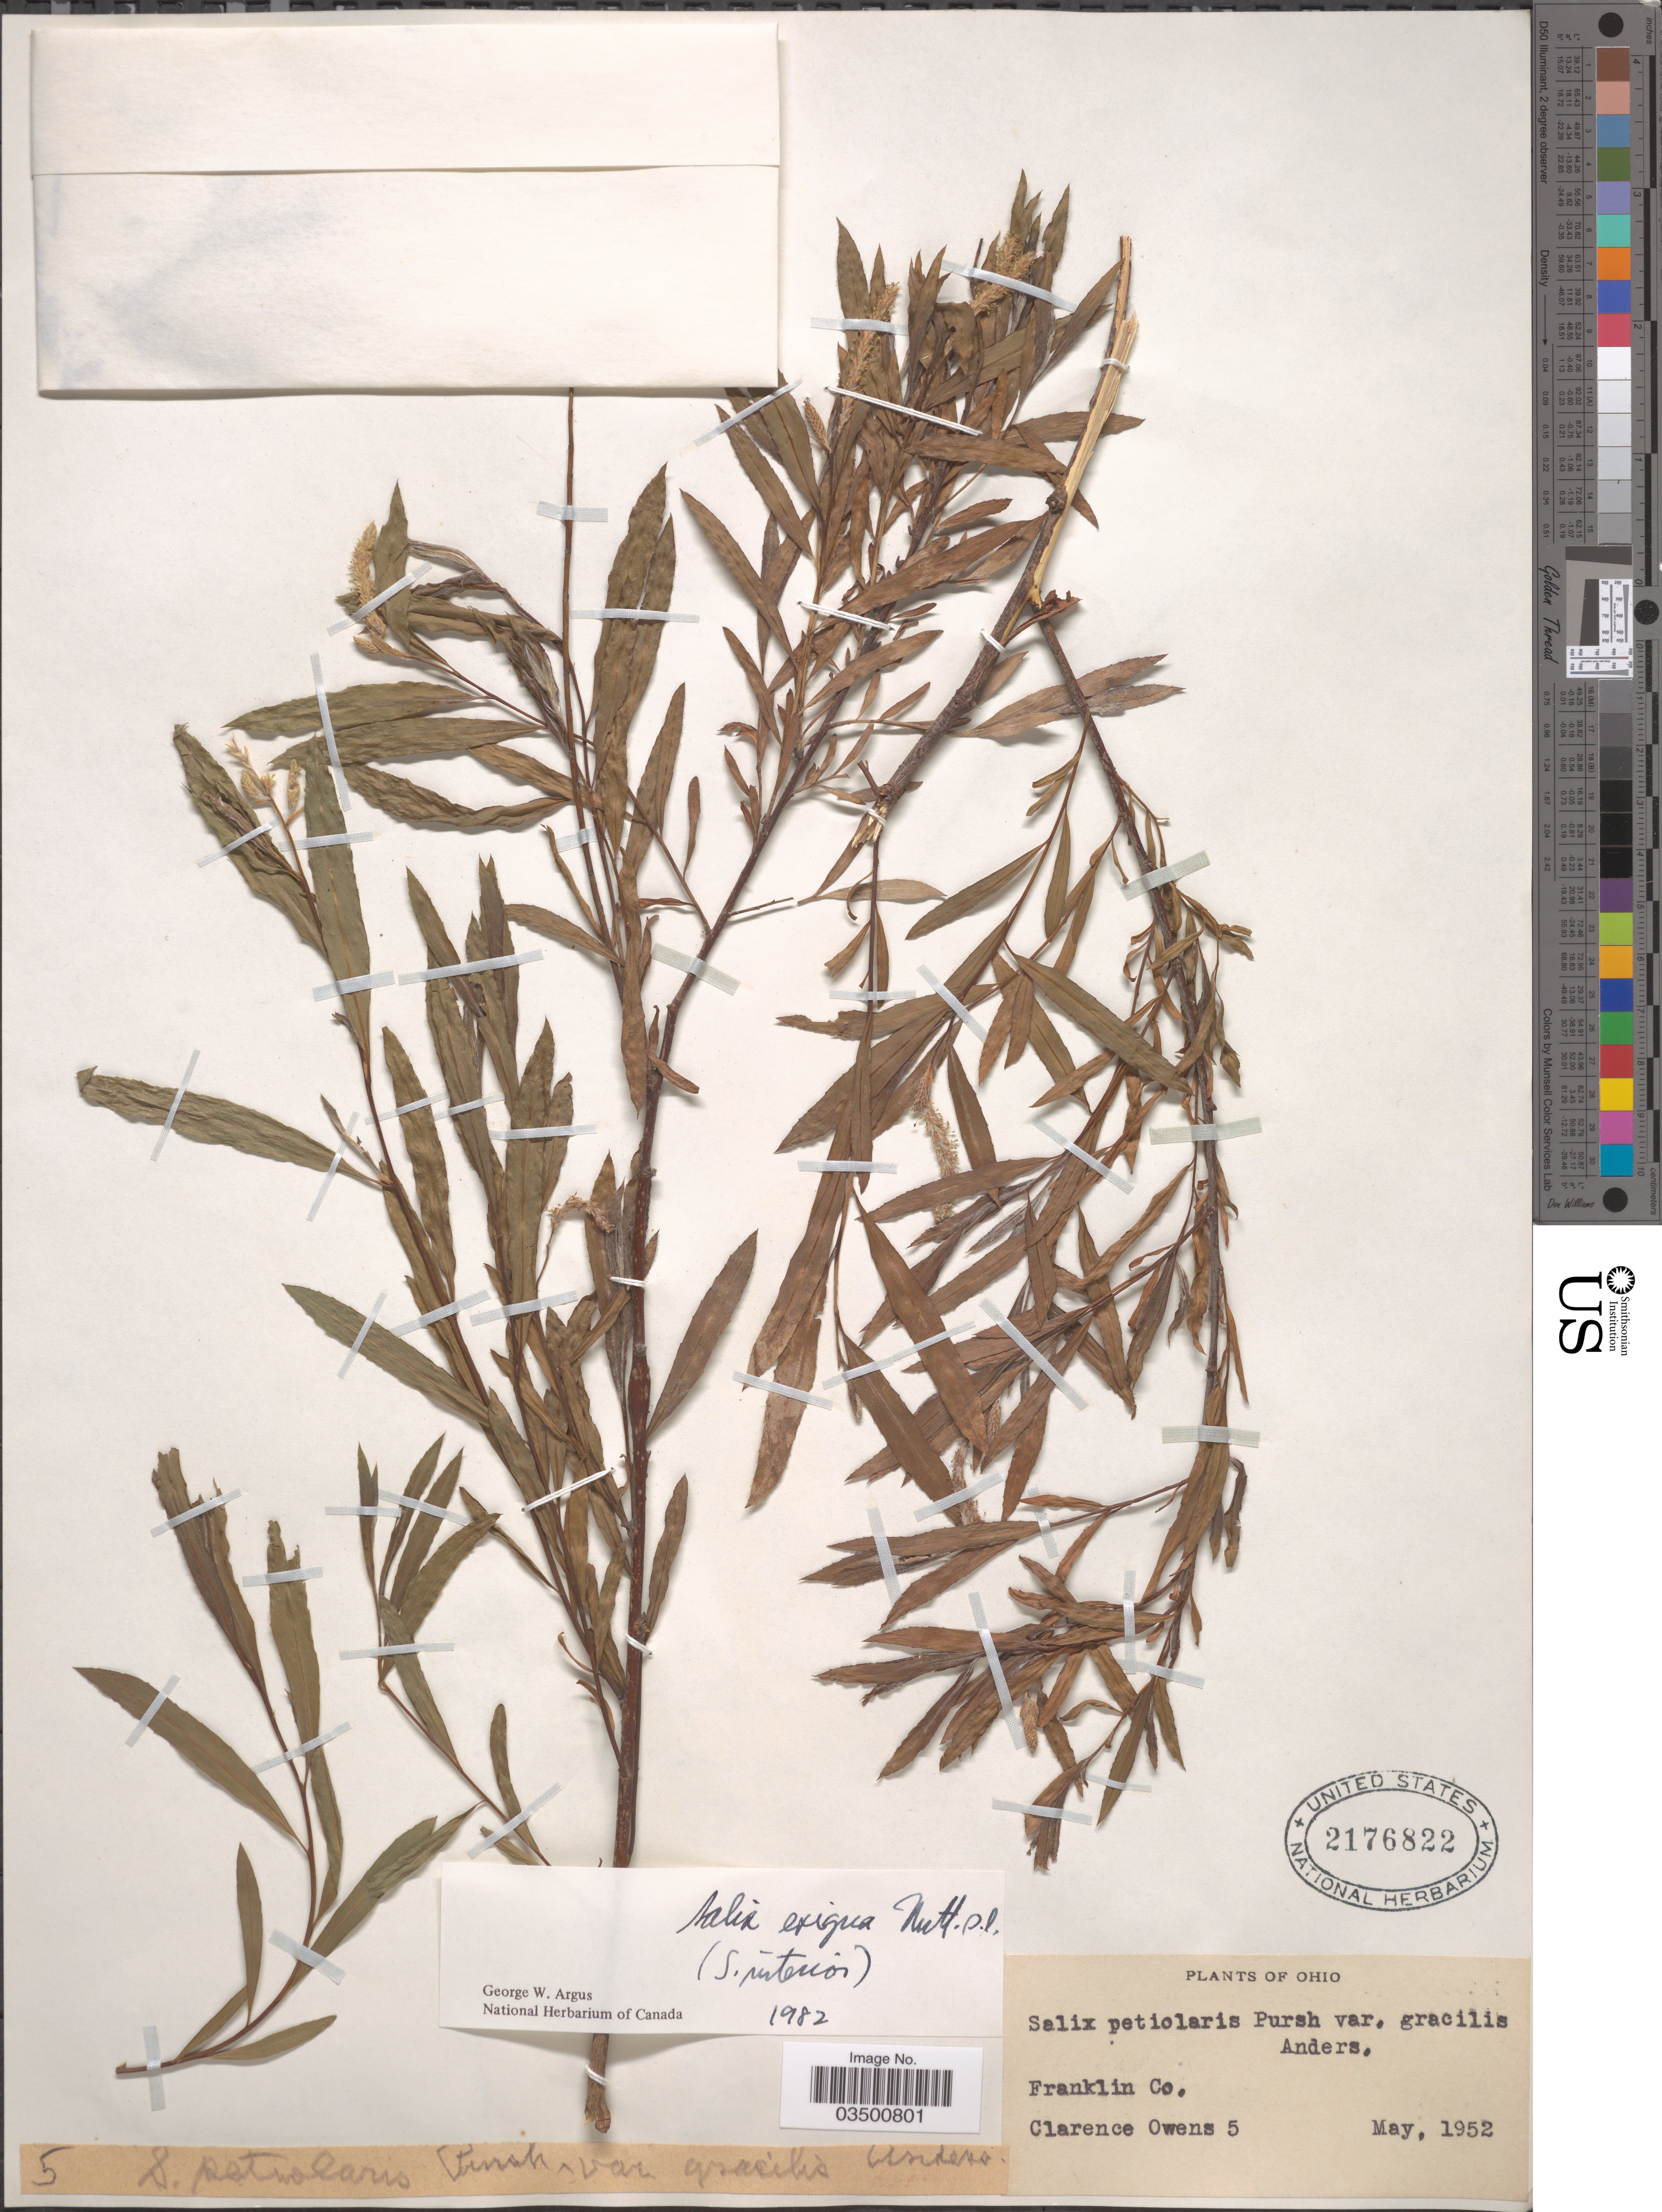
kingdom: Plantae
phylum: Tracheophyta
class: Magnoliopsida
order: Malpighiales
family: Salicaceae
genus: Salix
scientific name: Salix interior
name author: Rowlee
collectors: C. Owens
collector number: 5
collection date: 1952-05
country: United States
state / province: Ohio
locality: Franklin Co.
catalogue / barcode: US 2176822